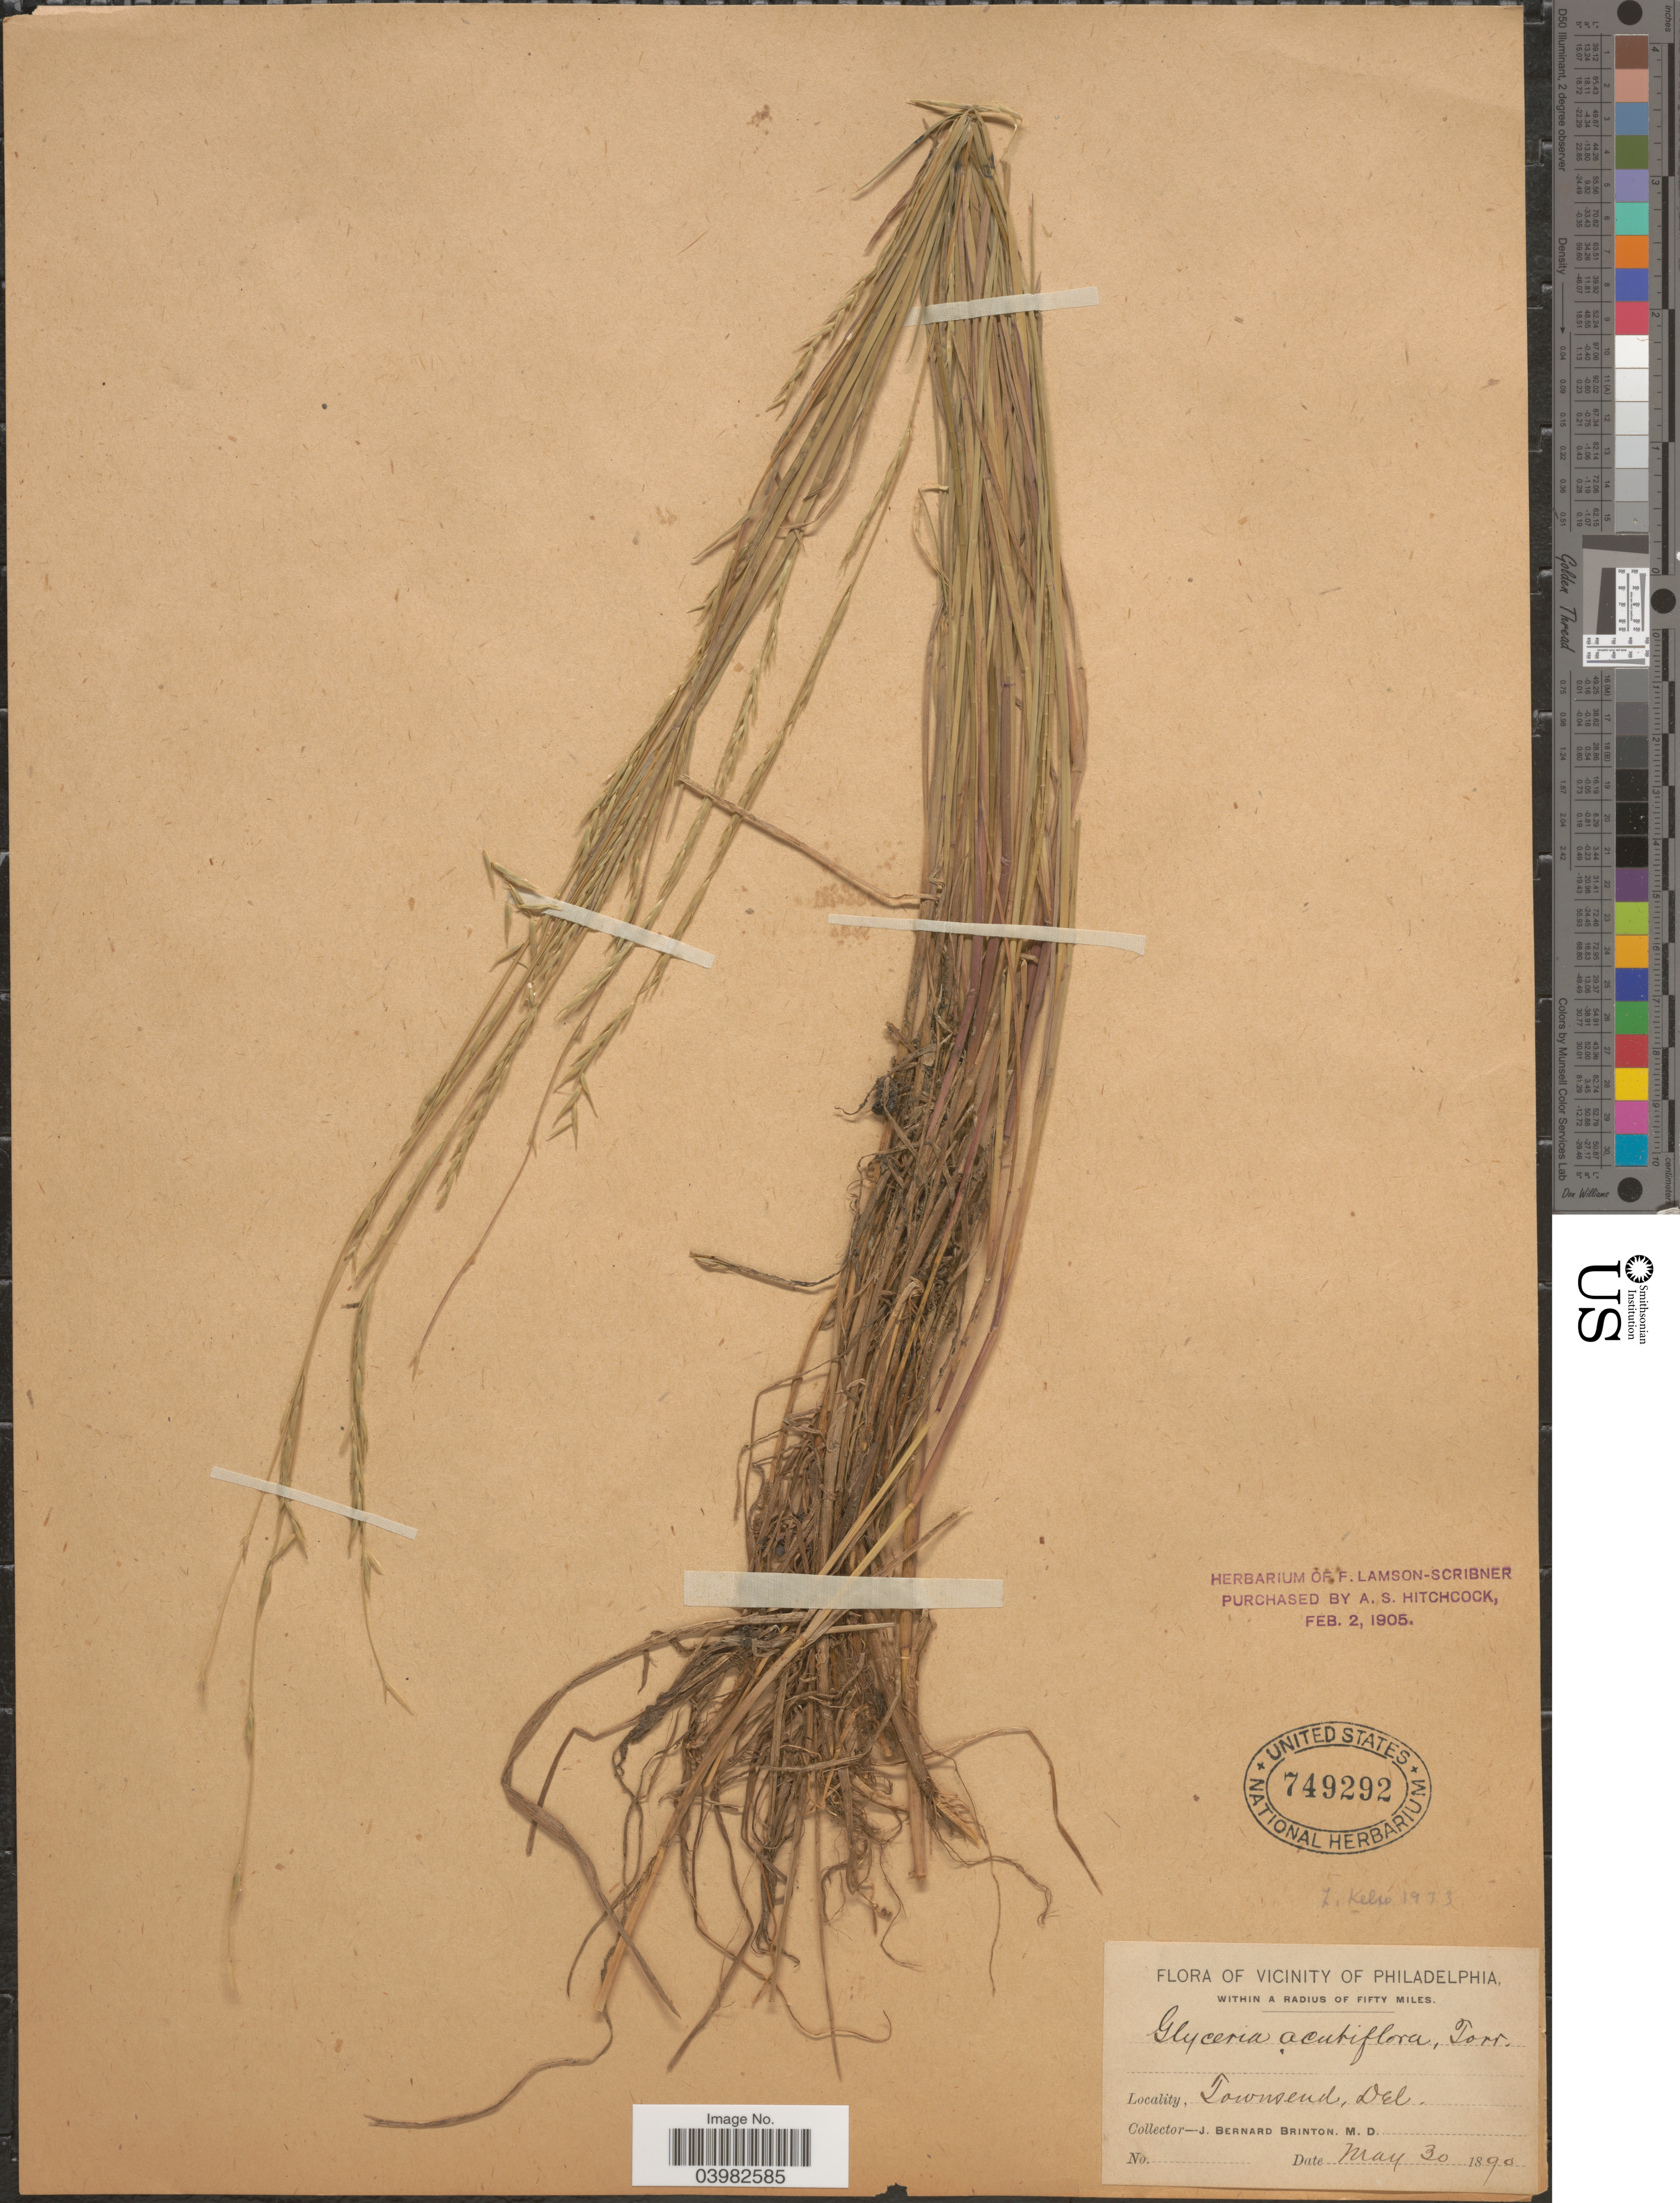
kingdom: Plantae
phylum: Tracheophyta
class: Liliopsida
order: Poales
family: Poaceae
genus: Glyceria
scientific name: Glyceria acutiflora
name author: Torr.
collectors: J. Brinton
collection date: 1890-05-30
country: United States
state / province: Delaware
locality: Vicinity of Philadelphia, within a radius of fifty miles. Townsend, Del.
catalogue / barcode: US 749292